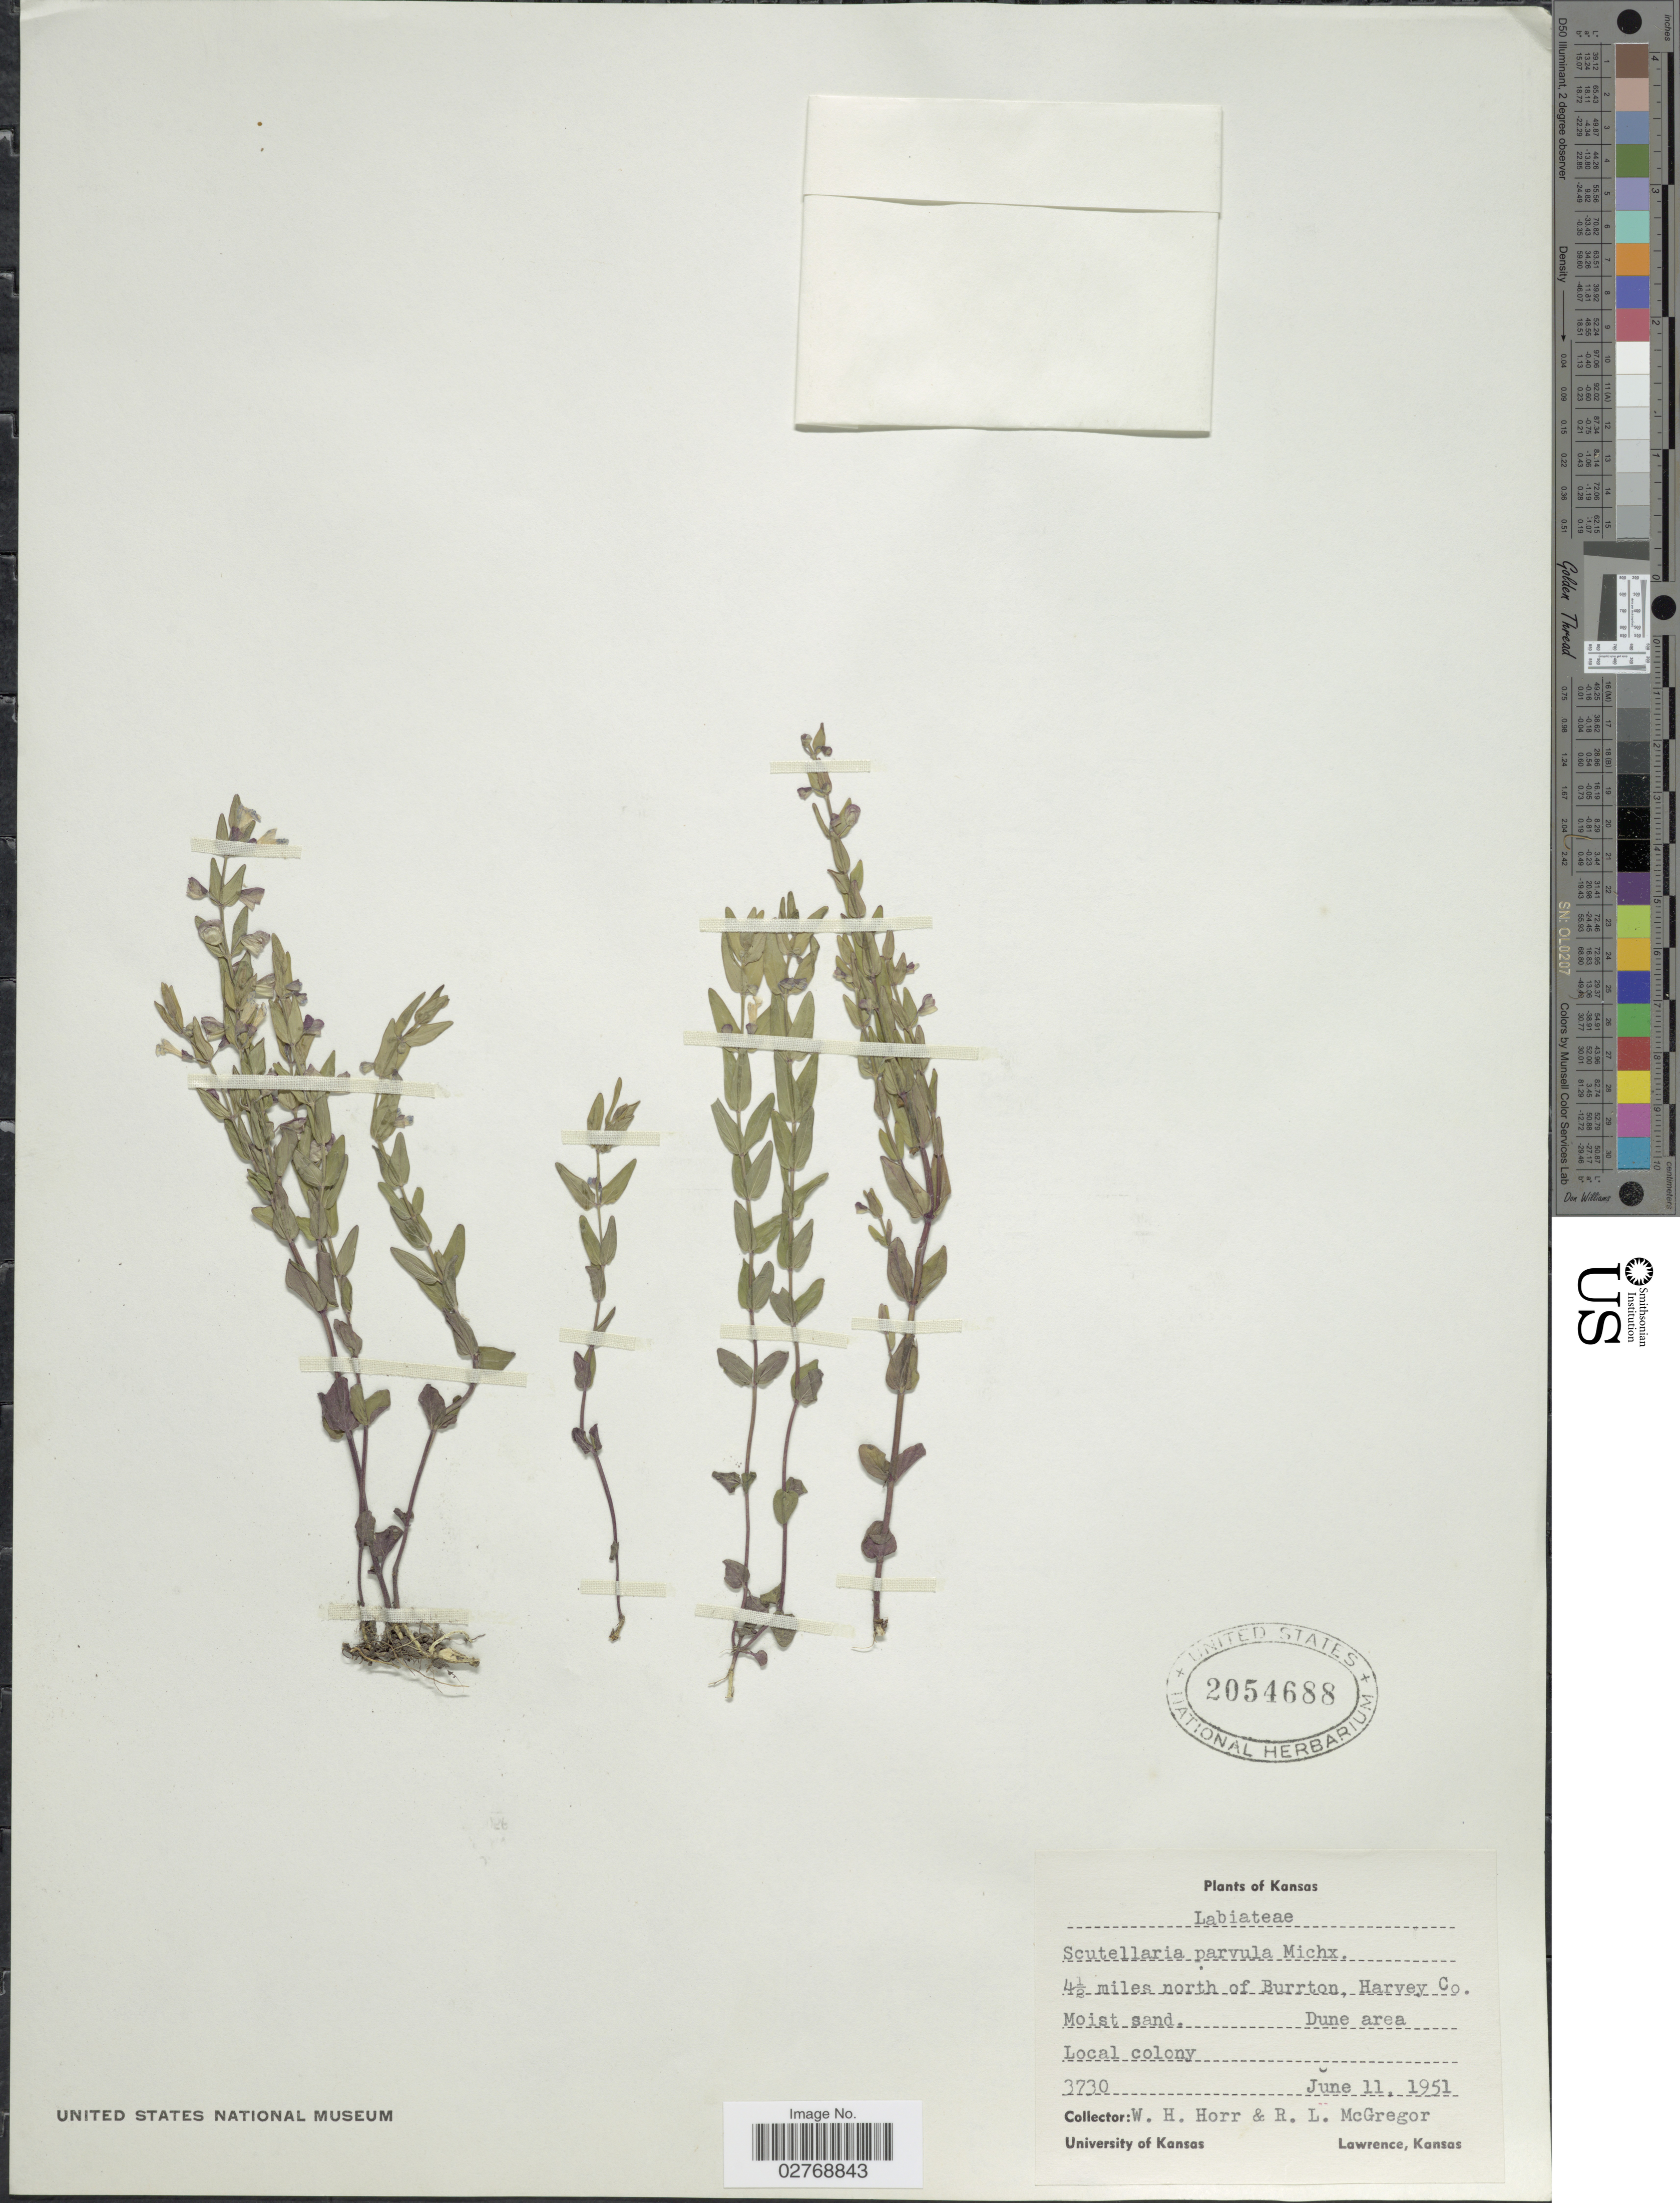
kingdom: Plantae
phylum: Tracheophyta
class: Magnoliopsida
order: Lamiales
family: Lamiaceae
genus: Scutellaria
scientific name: Scutellaria parvula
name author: Michx.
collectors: W. H. Horr & R. McGregor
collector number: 3730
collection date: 1951-06-11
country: United States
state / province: Kansas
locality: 4 ½ miles north of Burrton, Harvey Co.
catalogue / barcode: US 2054688